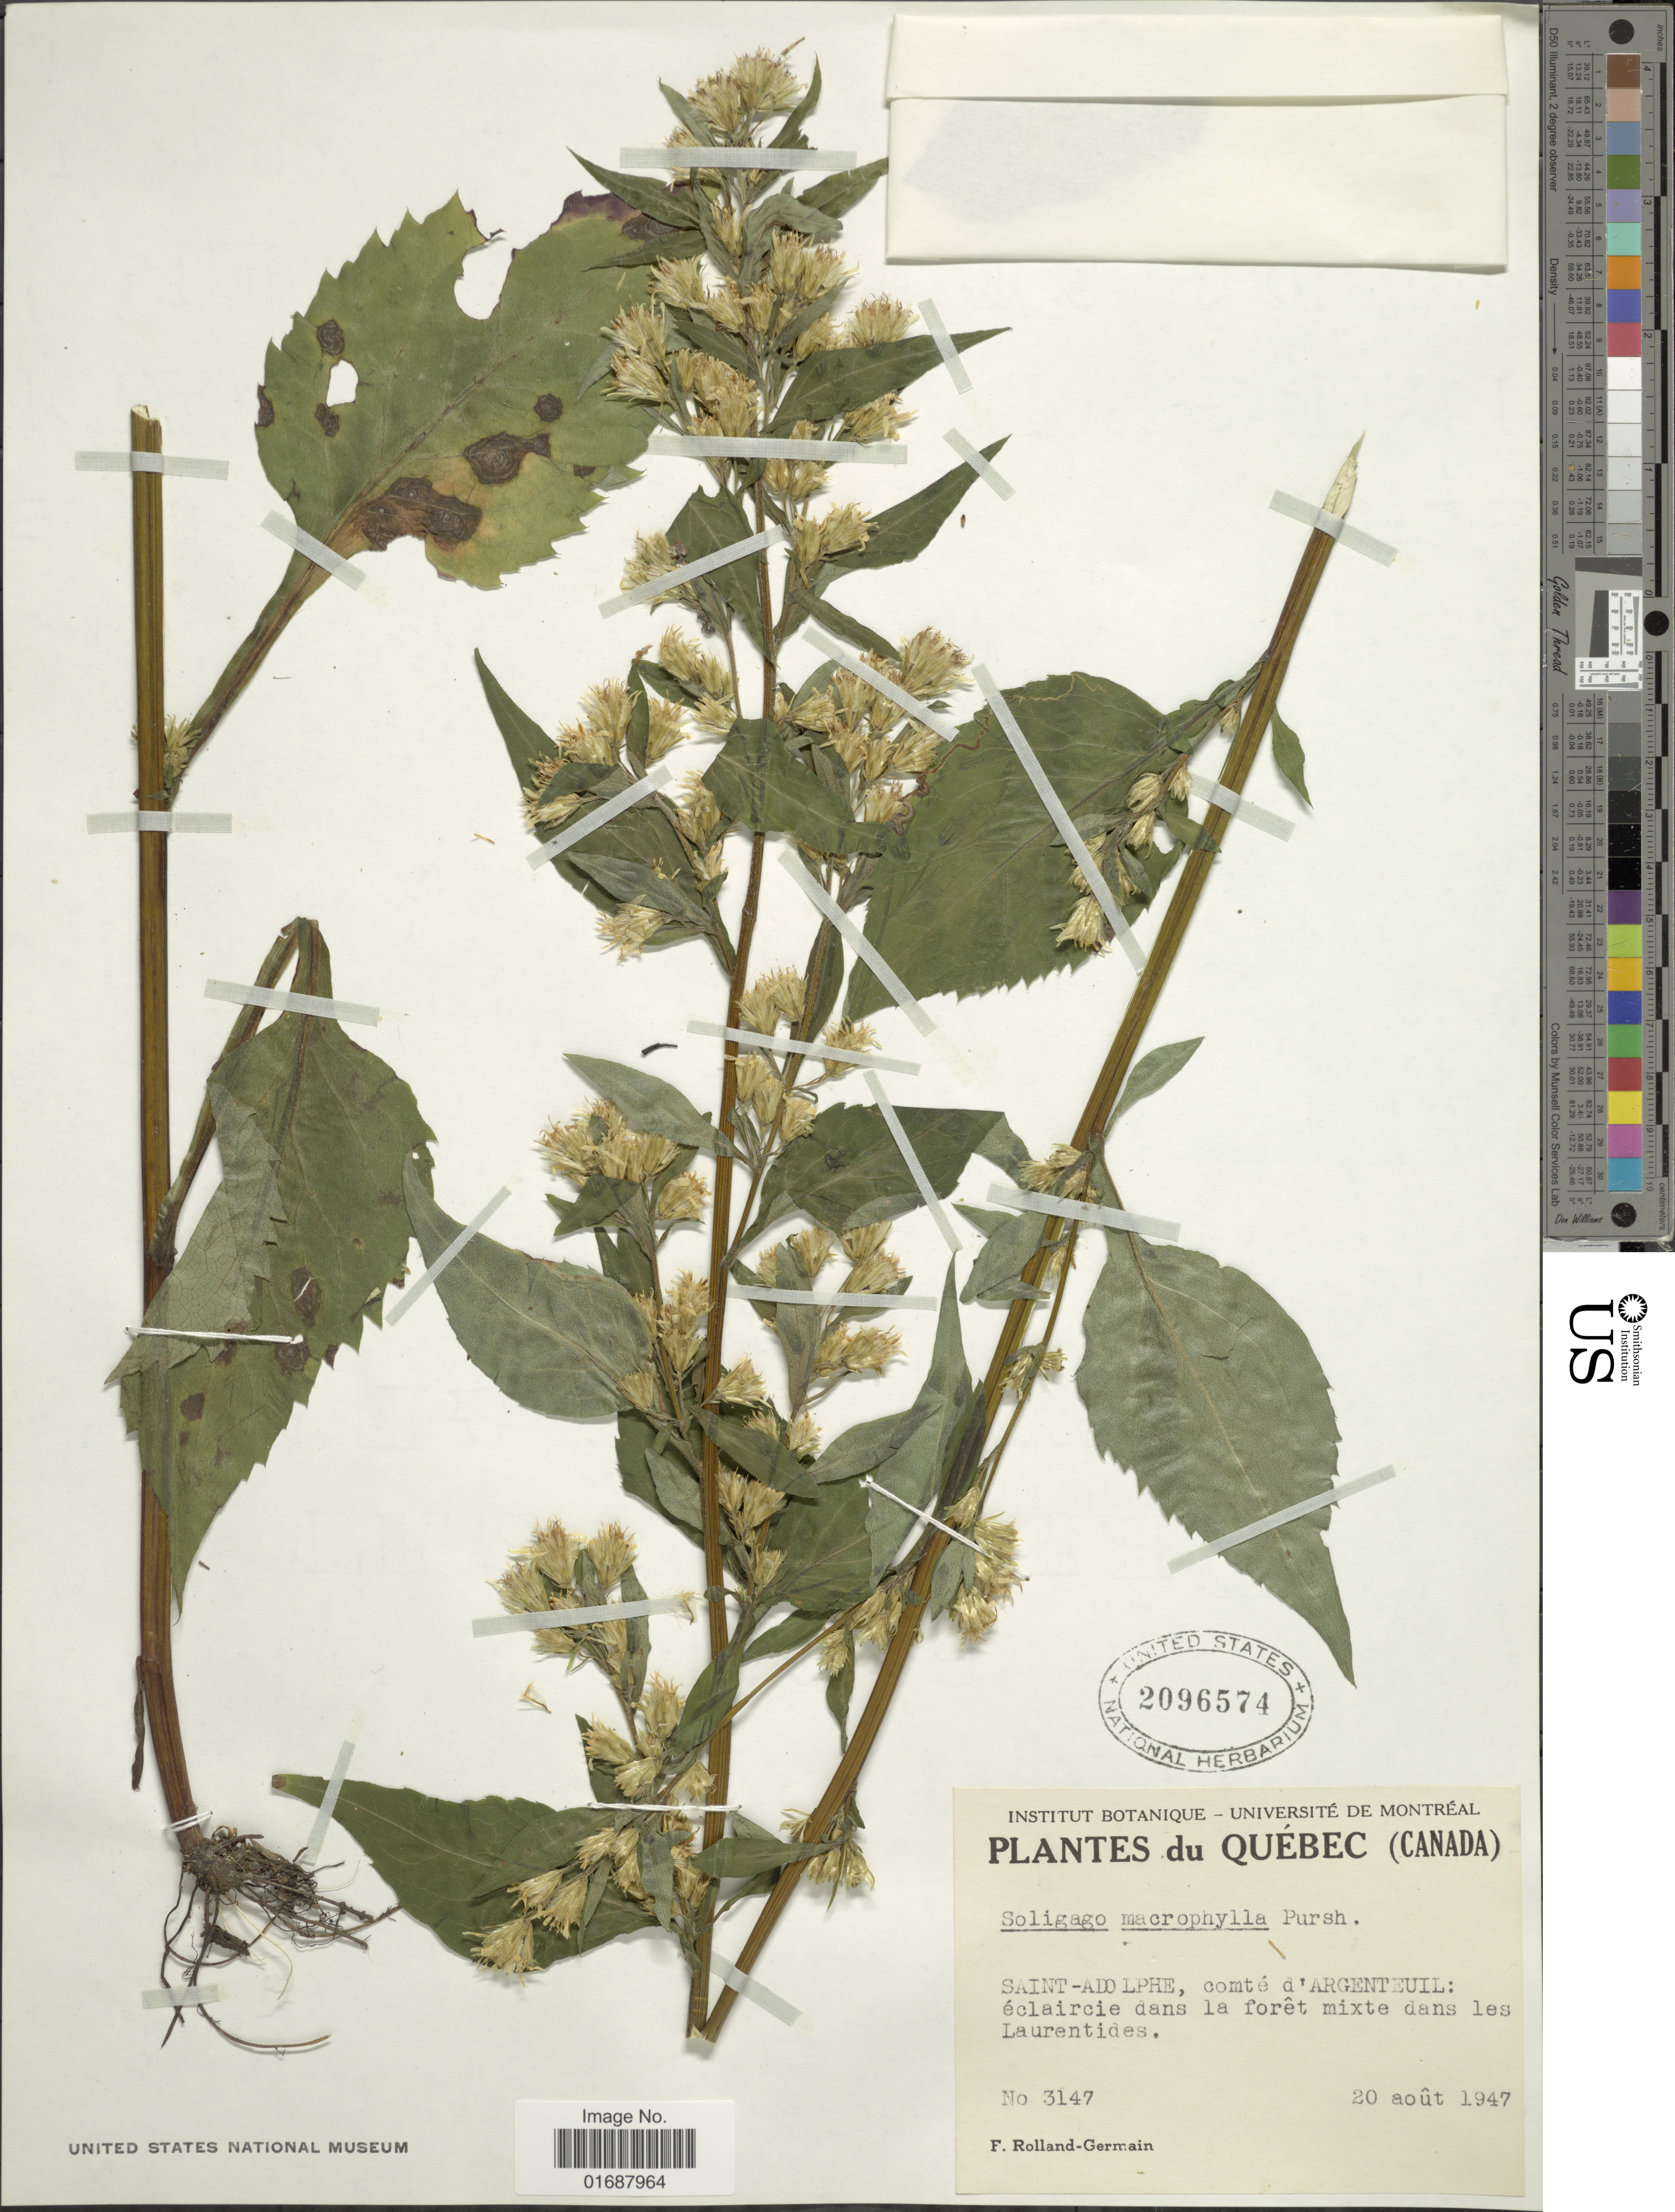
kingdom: Plantae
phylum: Tracheophyta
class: Magnoliopsida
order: Asterales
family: Asteraceae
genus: Solidago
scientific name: Solidago macrophylla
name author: Banks ex Pursh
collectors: Rolland-Germain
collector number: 3147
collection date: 1947-08-20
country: Canada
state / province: Quebec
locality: Quebec, Saint-Adolphe, comte d'Argenteuil: eclaircie dans la foret mixte dans les Laurentides.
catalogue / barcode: US 2096574